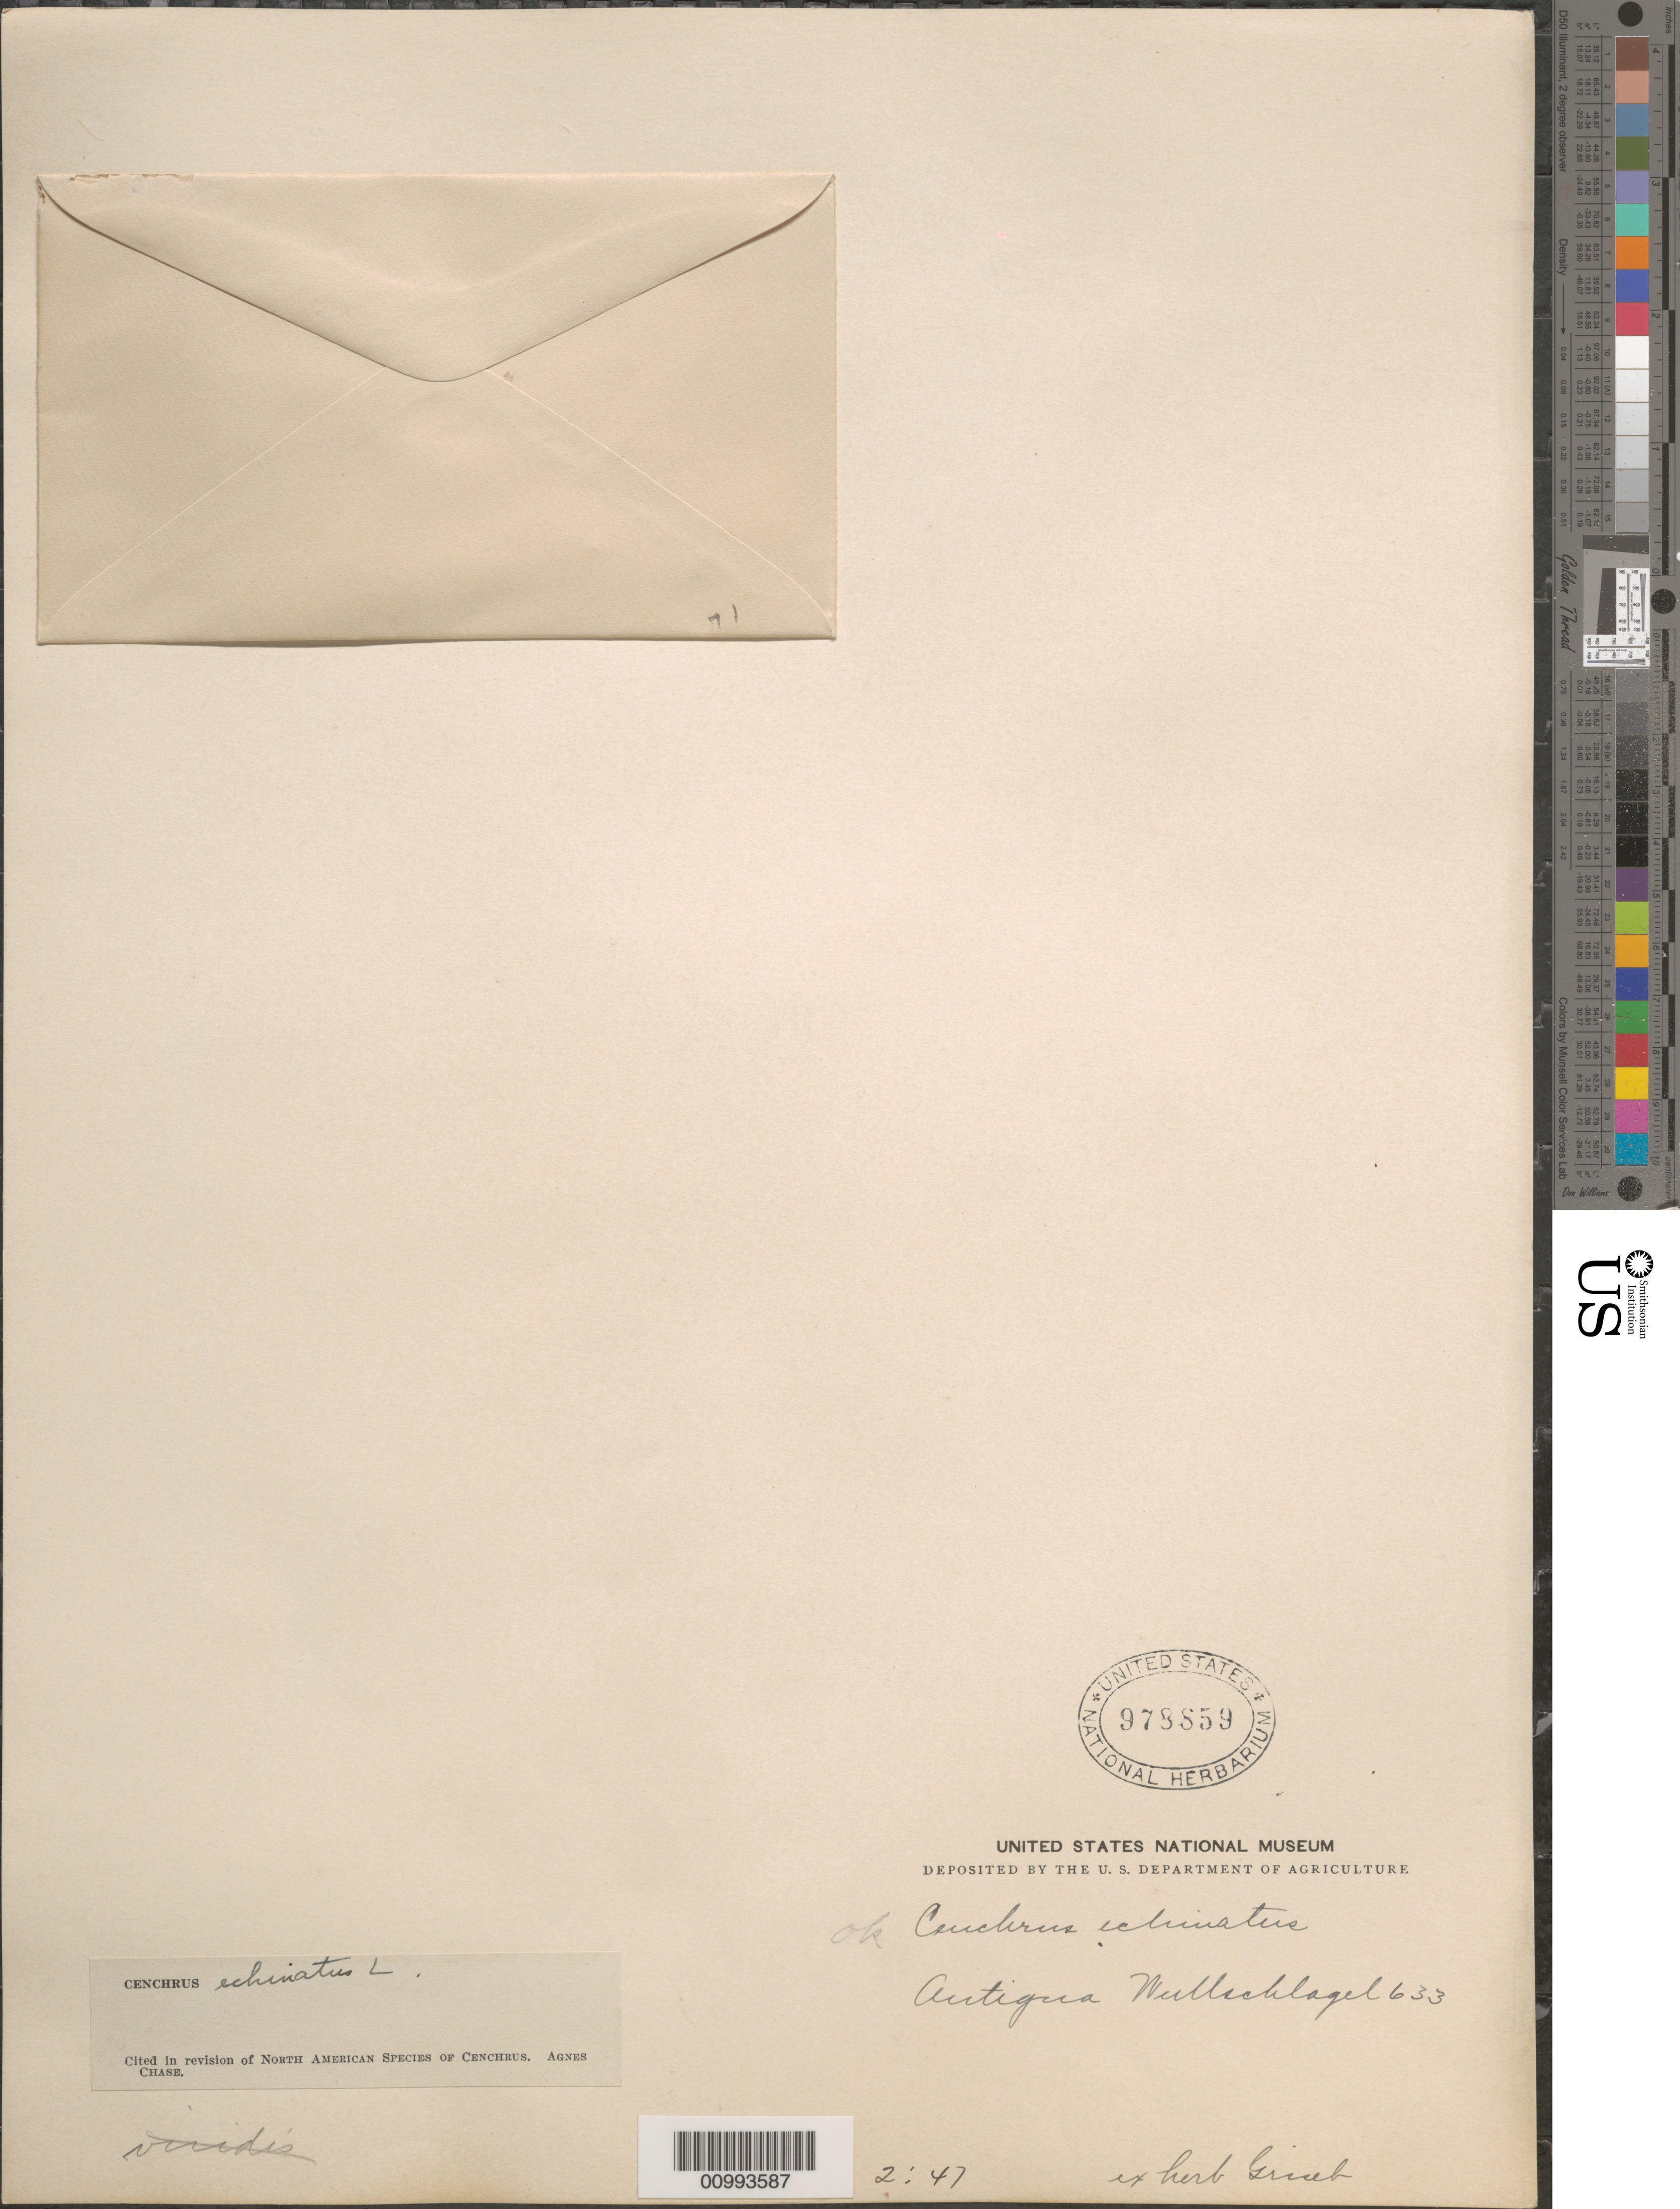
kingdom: Plantae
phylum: Tracheophyta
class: Liliopsida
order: Poales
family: Poaceae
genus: Cenchrus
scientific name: Cenchrus echinatus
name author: L.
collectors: H. R. Wullschlaegel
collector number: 633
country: Antigua and Barbuda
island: Antigua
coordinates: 0 N, 0 E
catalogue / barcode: US 978859